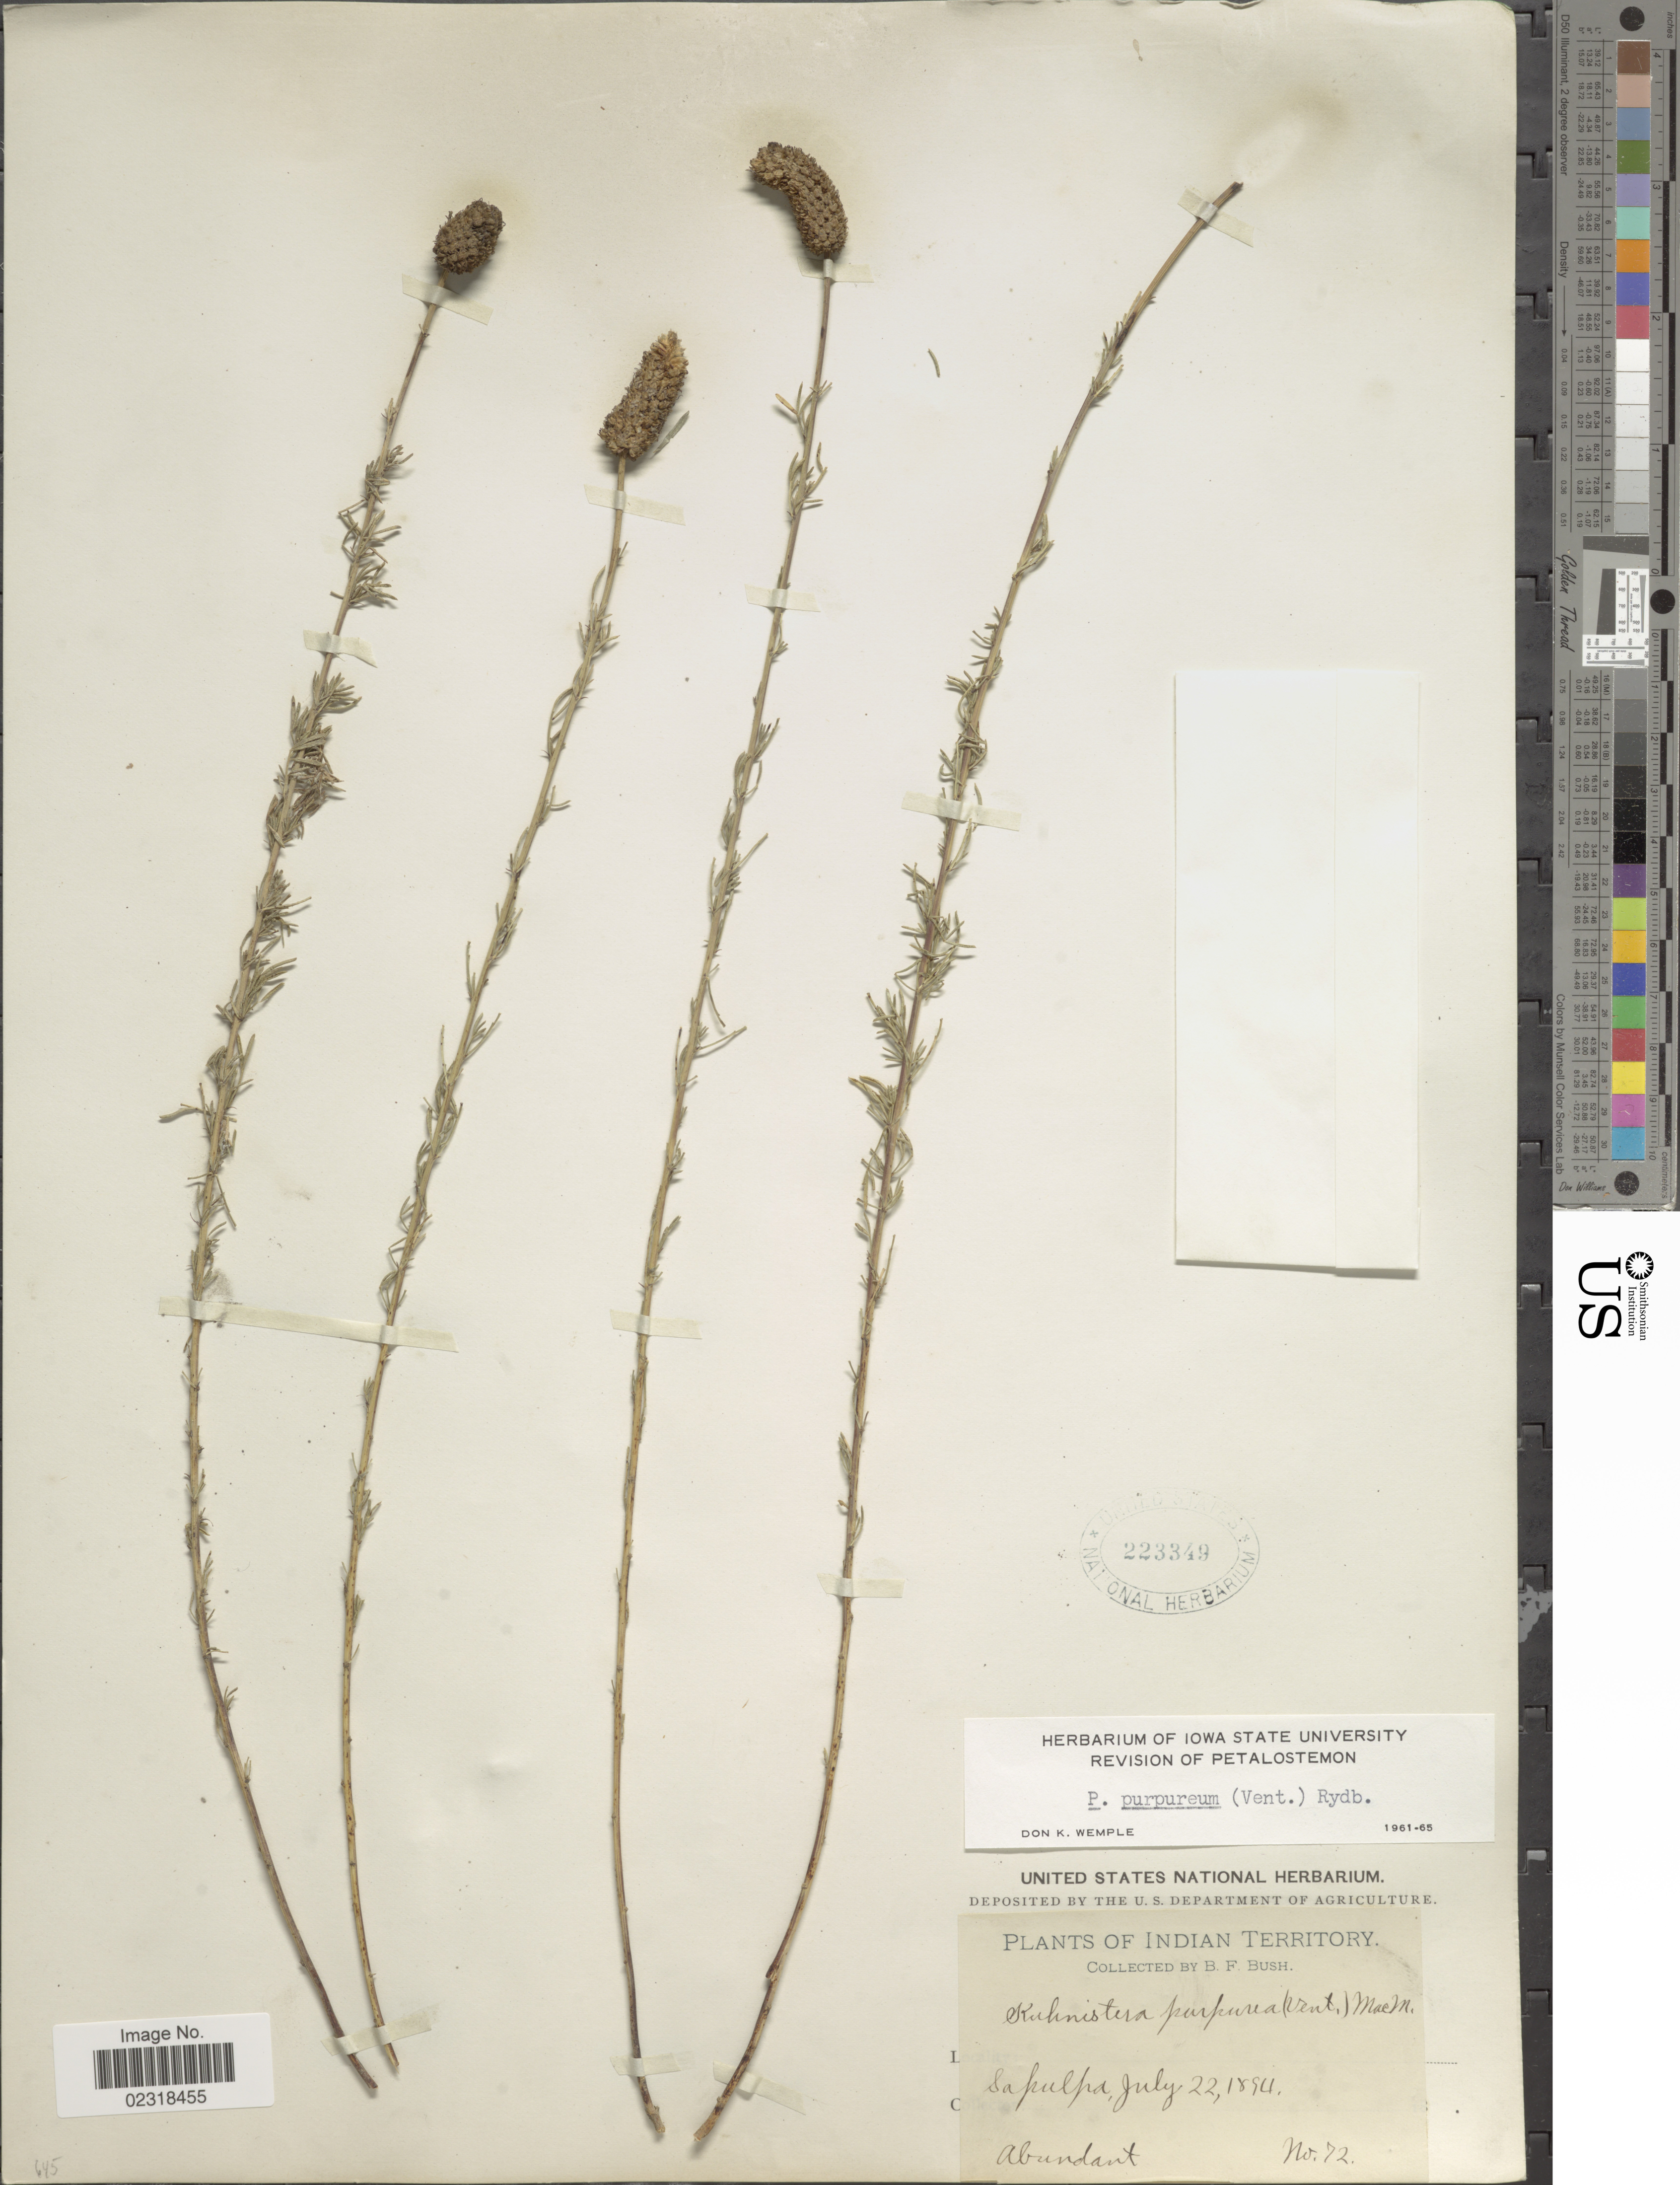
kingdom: Plantae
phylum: Tracheophyta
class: Magnoliopsida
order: Fabales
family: Fabaceae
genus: Dalea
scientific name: Dalea purpurea var. purpurea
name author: Vent.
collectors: B. F. Bush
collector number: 72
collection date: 1894-07-22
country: United States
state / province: Oklahoma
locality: Indian Territory, Sapulpa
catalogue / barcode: US 223349